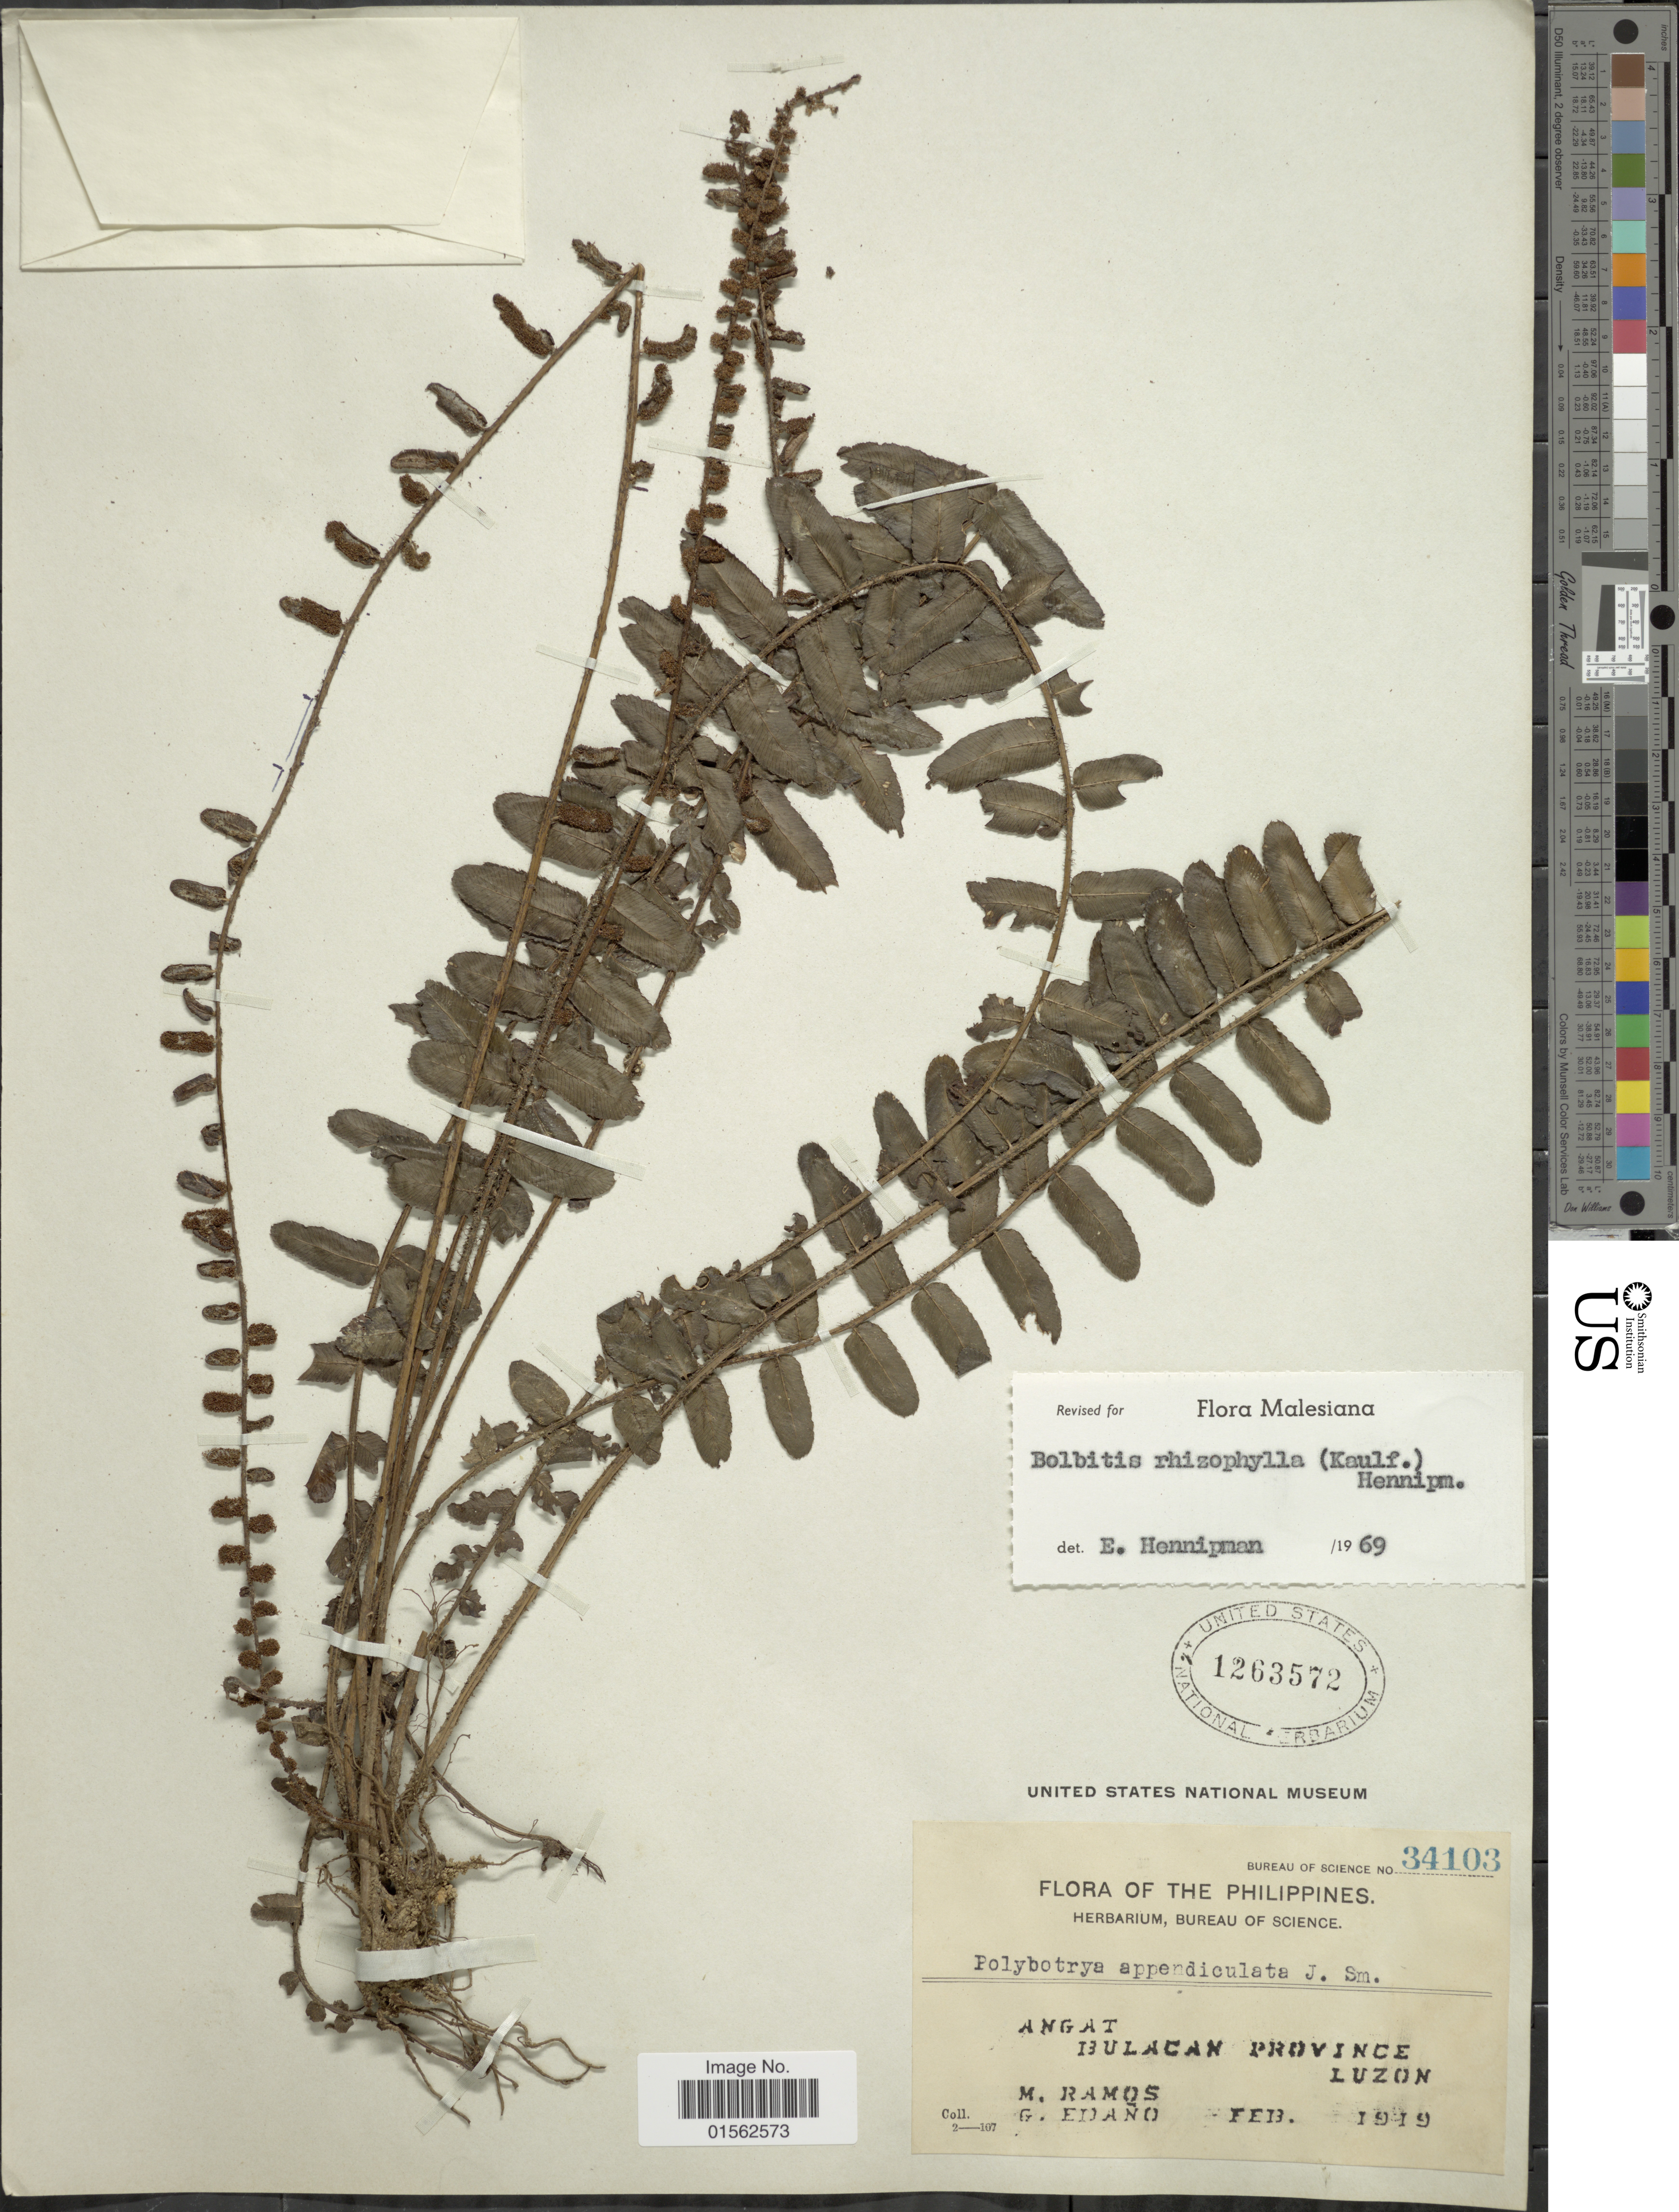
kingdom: Plantae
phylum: Tracheophyta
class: Polypodiopsida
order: Polypodiales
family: Dryopteridaceae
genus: Bolbitis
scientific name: Bolbitis rhizophylla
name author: (Kaulf.) Hennipman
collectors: M. Ramos & G. Edaño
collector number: Bureau of Science 34103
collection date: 1919-02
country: Philippines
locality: Angat Bulacan, Province Luzon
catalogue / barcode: US 1263572